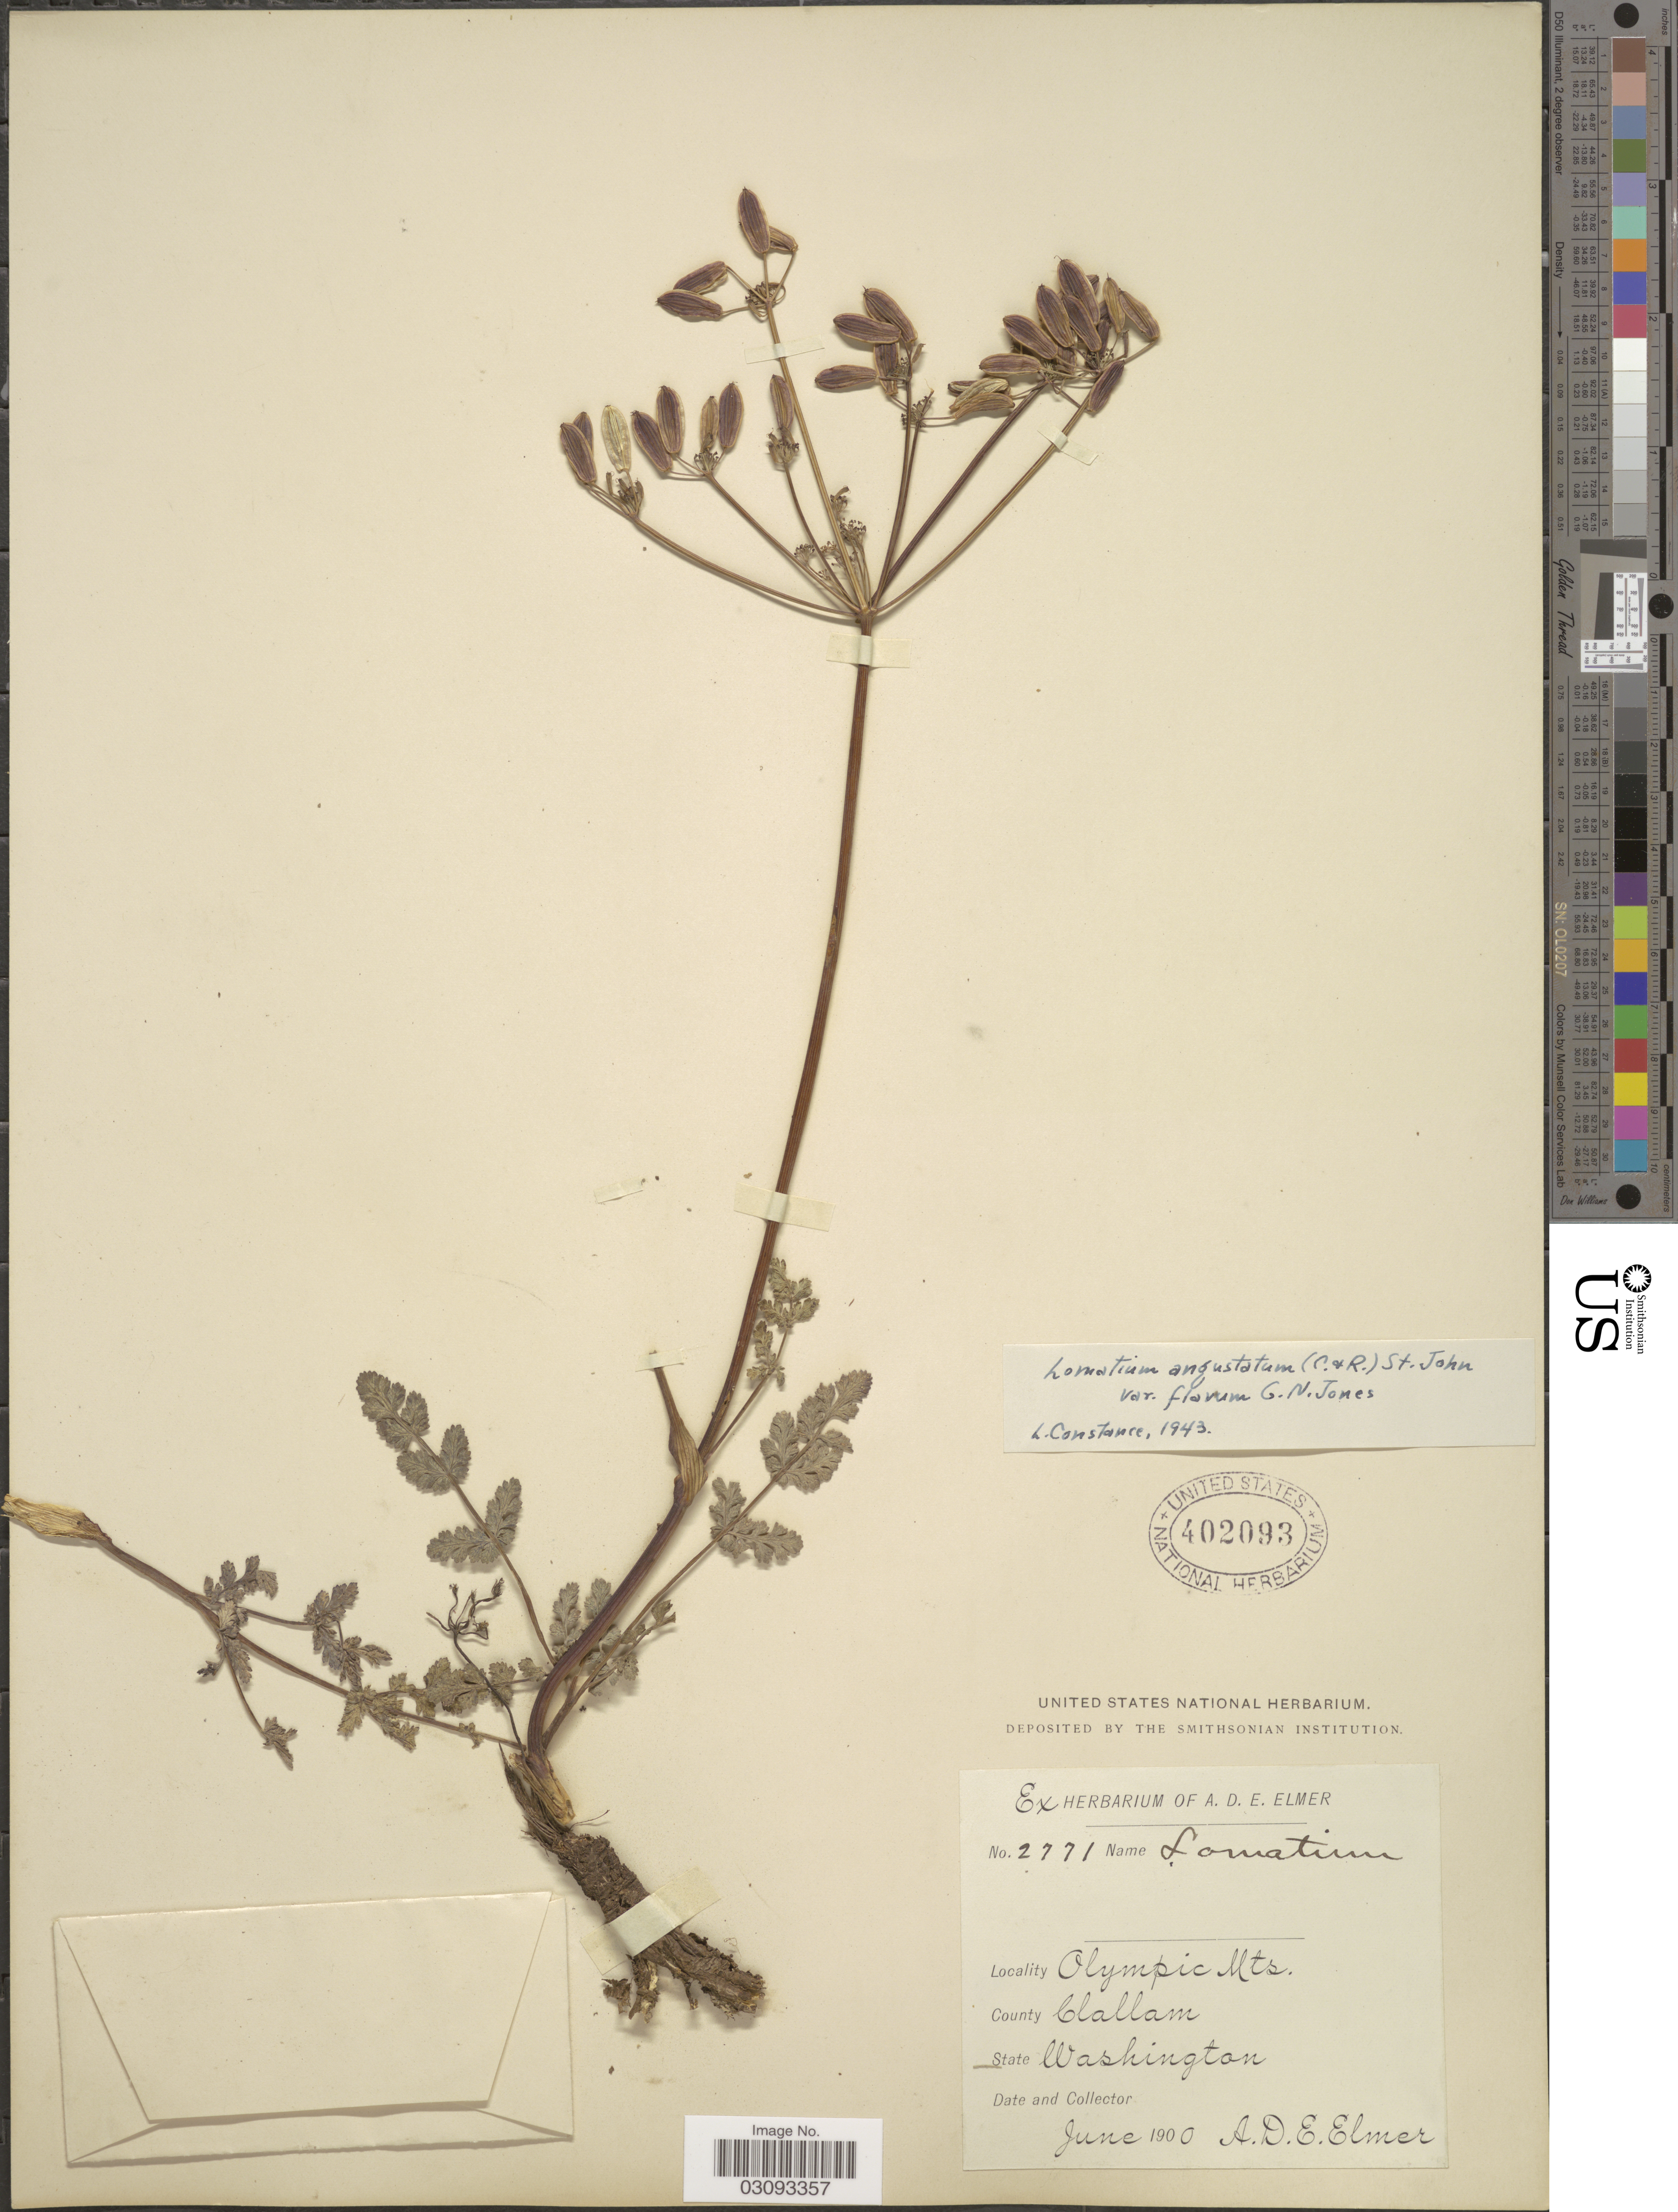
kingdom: Plantae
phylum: Tracheophyta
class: Magnoliopsida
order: Apiales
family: Apiaceae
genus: Lomatium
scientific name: Lomatium angustatum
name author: (J.M. Coult. & Rose) H. St. John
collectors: A. D. E. Elmer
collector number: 2771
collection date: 1900-06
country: United States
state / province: Washington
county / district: Clallam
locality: Olympic Mts. County Clallam.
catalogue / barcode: US 402093